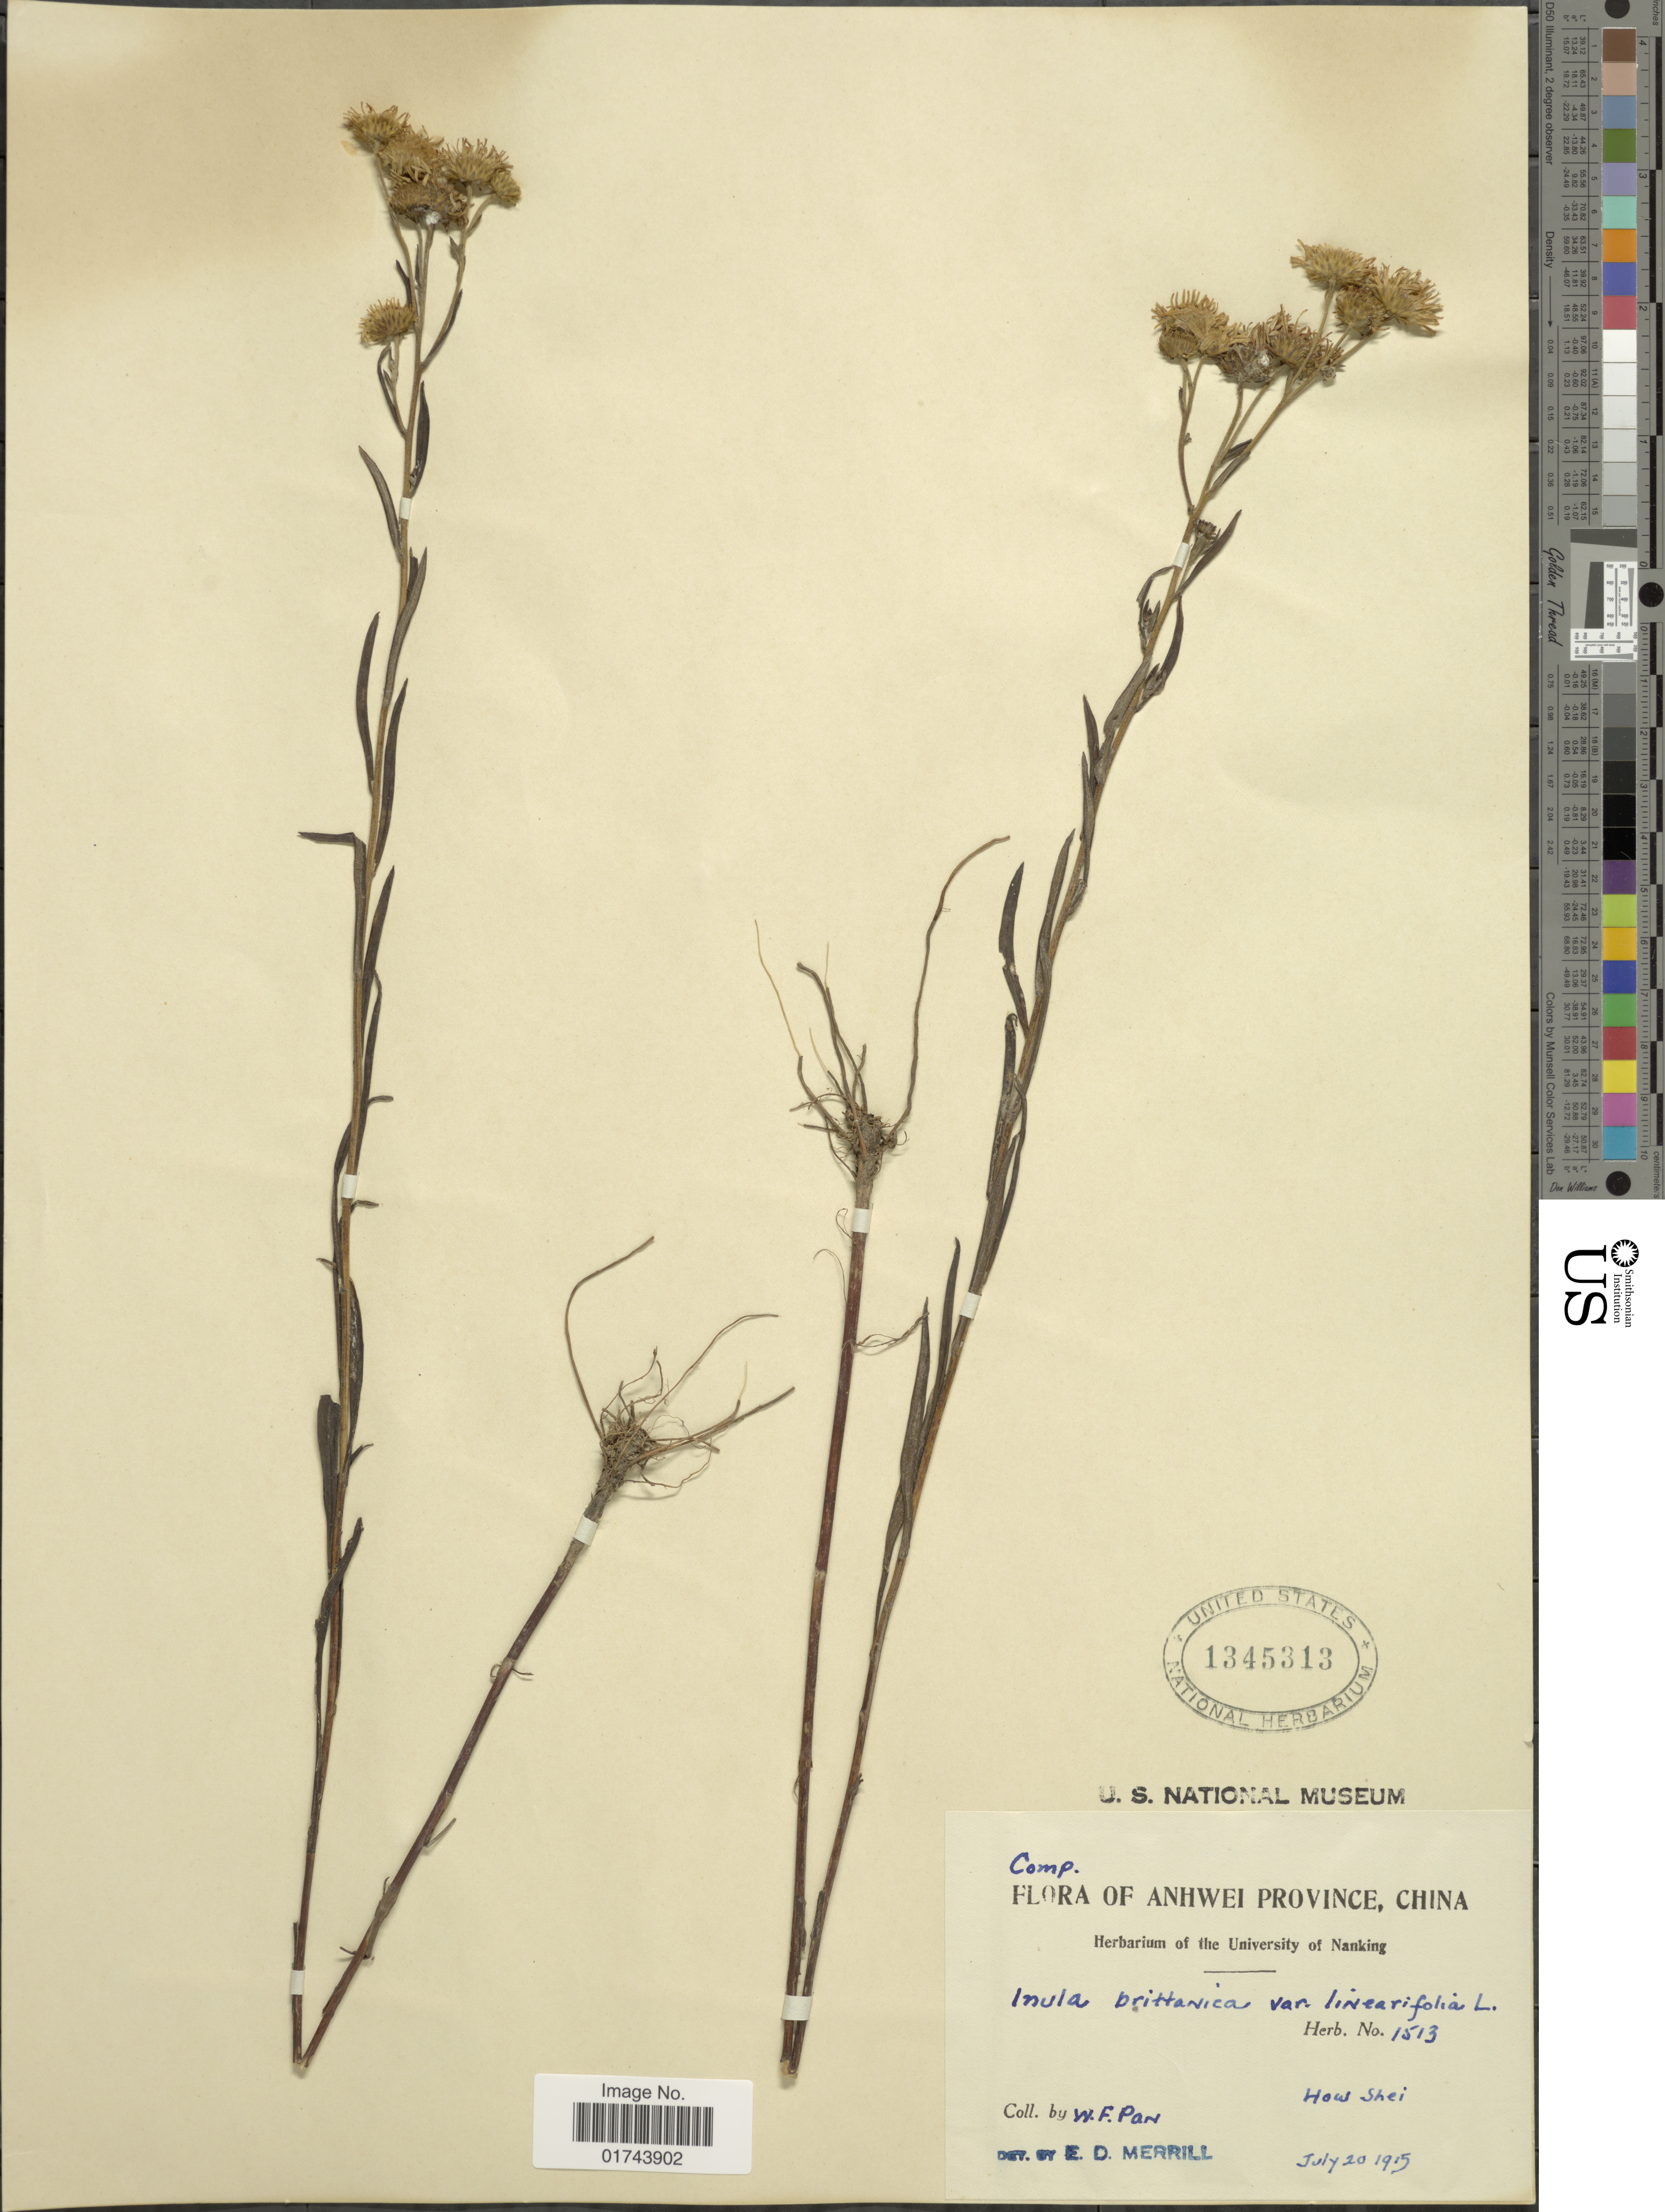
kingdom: Plantae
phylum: Tracheophyta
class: Magnoliopsida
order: Asterales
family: Asteraceae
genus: Inula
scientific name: Inula britannica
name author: L.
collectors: W. Pan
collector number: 1513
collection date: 1915-07-20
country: China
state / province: Anhui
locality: Anhwei Province, How Shei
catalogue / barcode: US 1345313